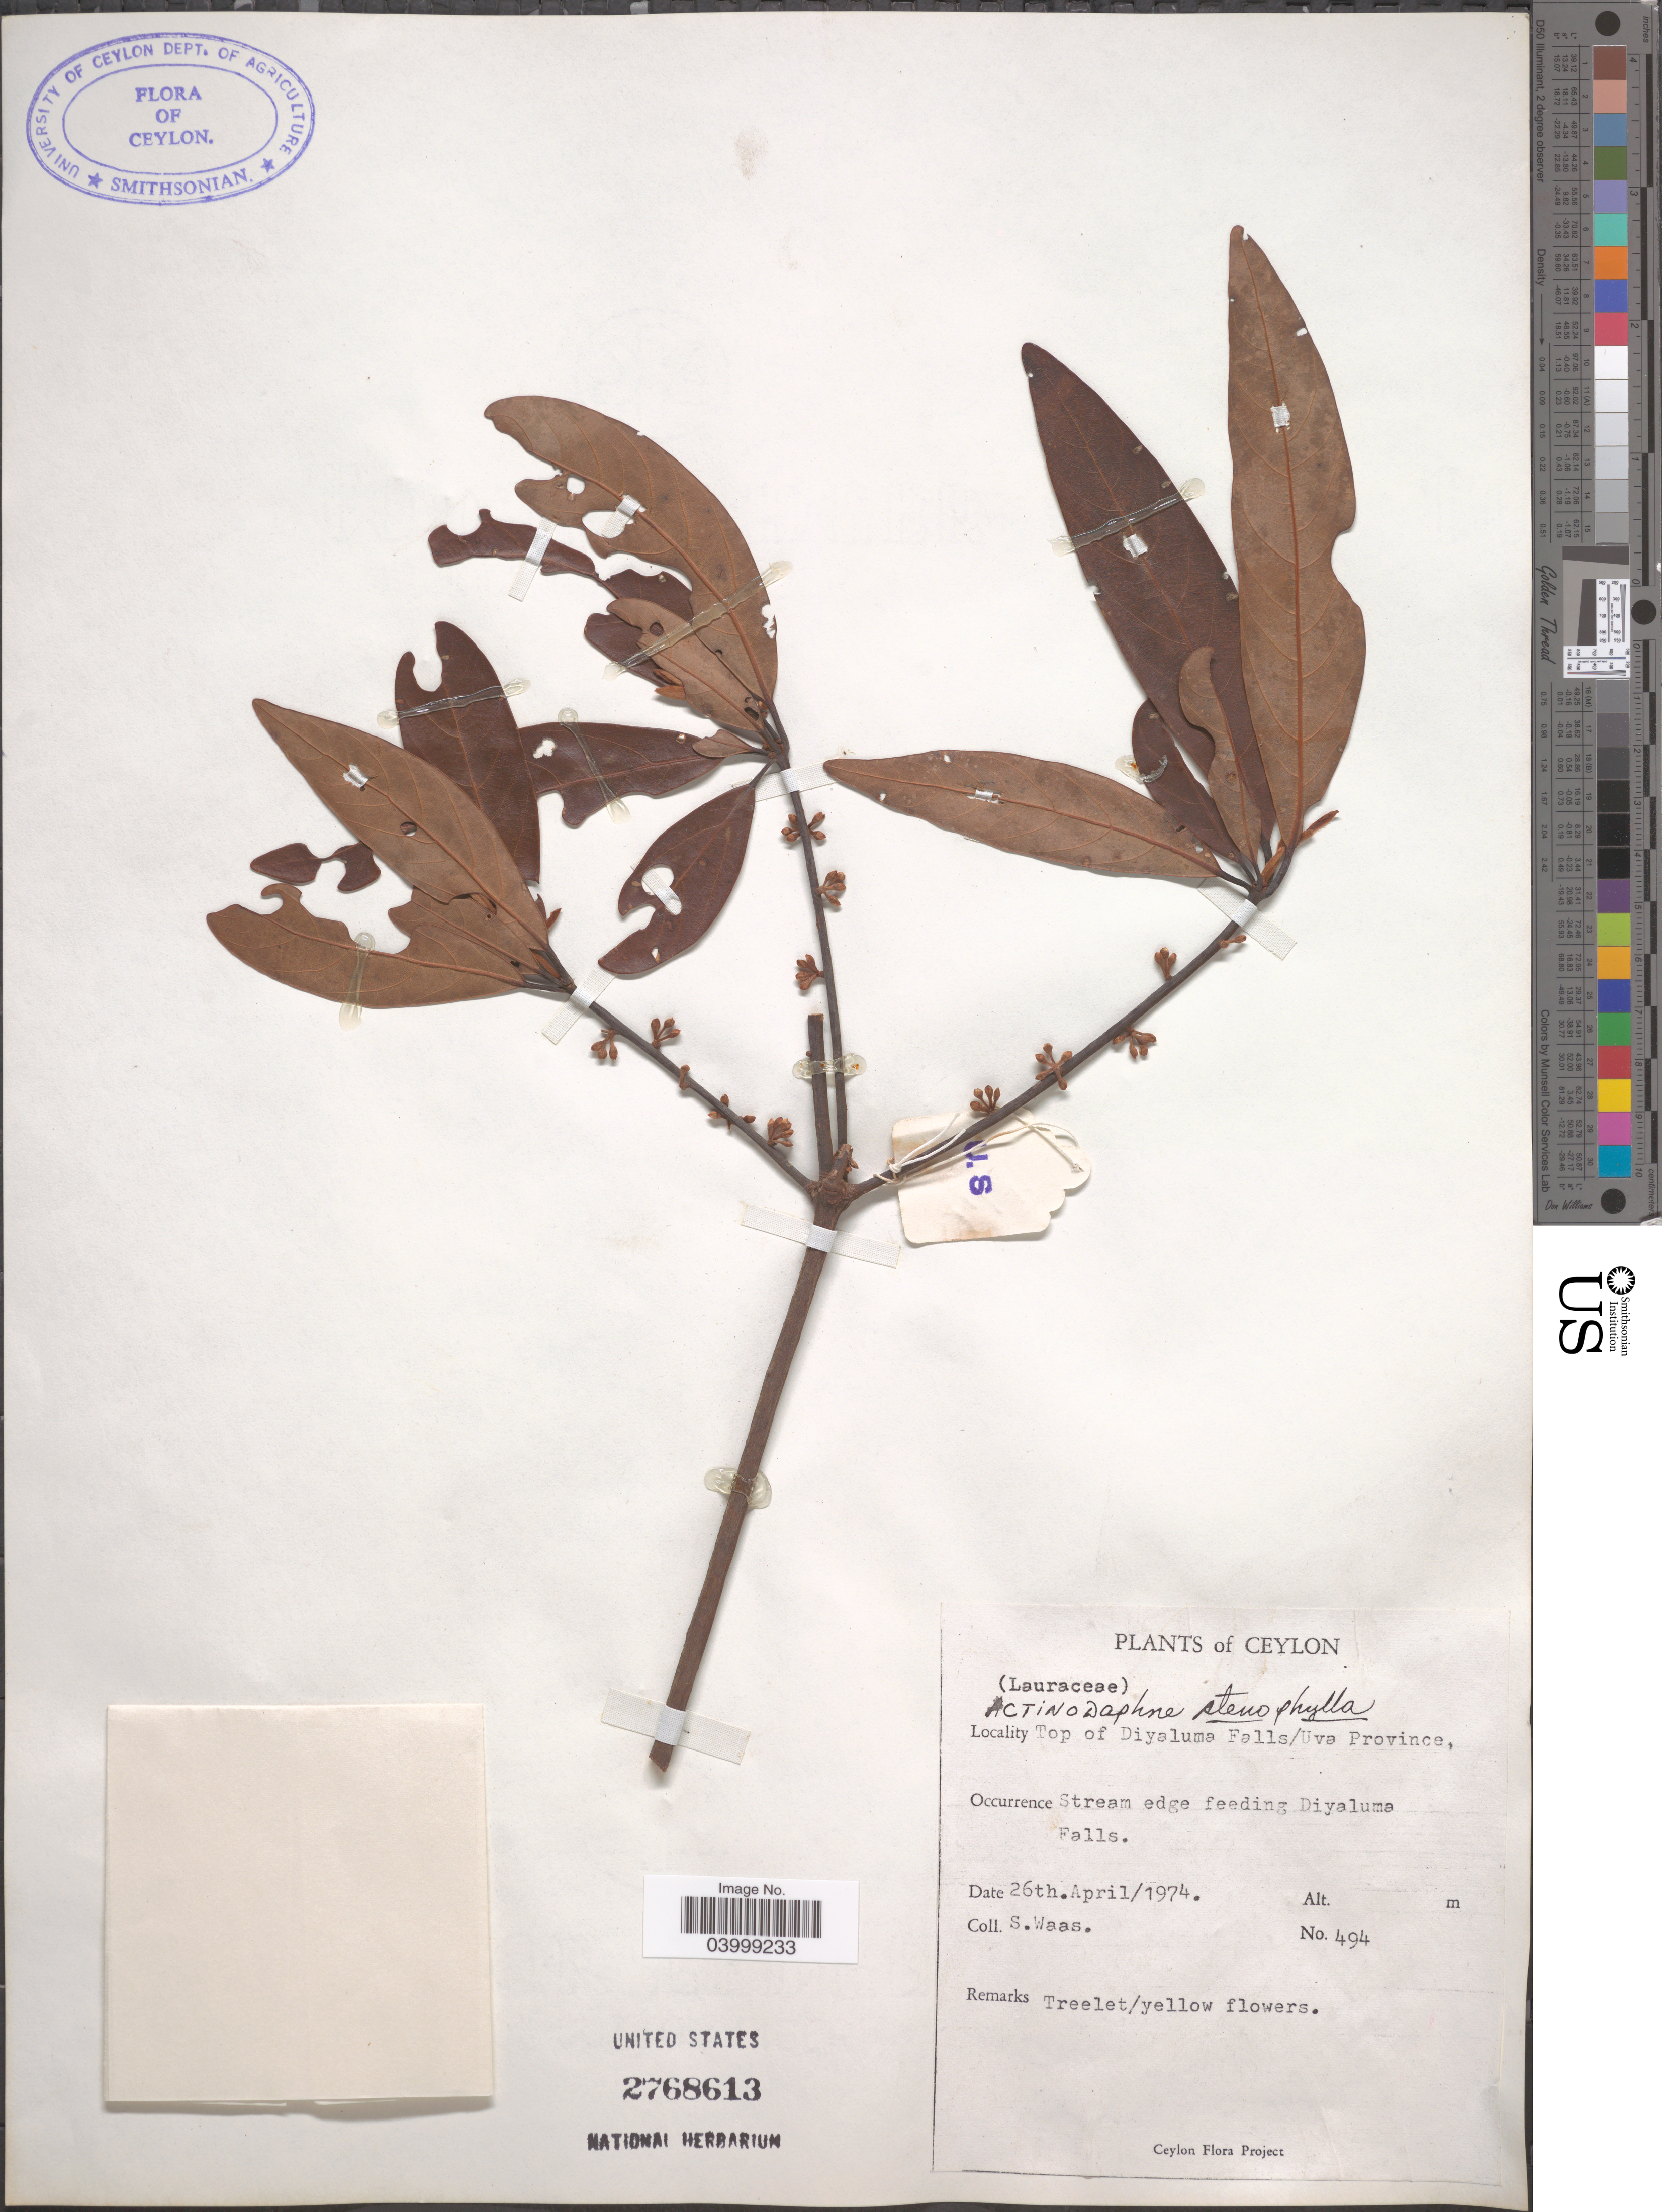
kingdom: Plantae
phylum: Tracheophyta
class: Magnoliopsida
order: Laurales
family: Lauraceae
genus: Actinodaphne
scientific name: Actinodaphne stenophylla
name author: Thwaites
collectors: S. Waas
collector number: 494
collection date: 1974-04-26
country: Sri Lanka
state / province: Uva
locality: Ceylon. Top of Diyaluma Falls. Stream edge feeding Diyaluma Falls.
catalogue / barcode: US 2768613